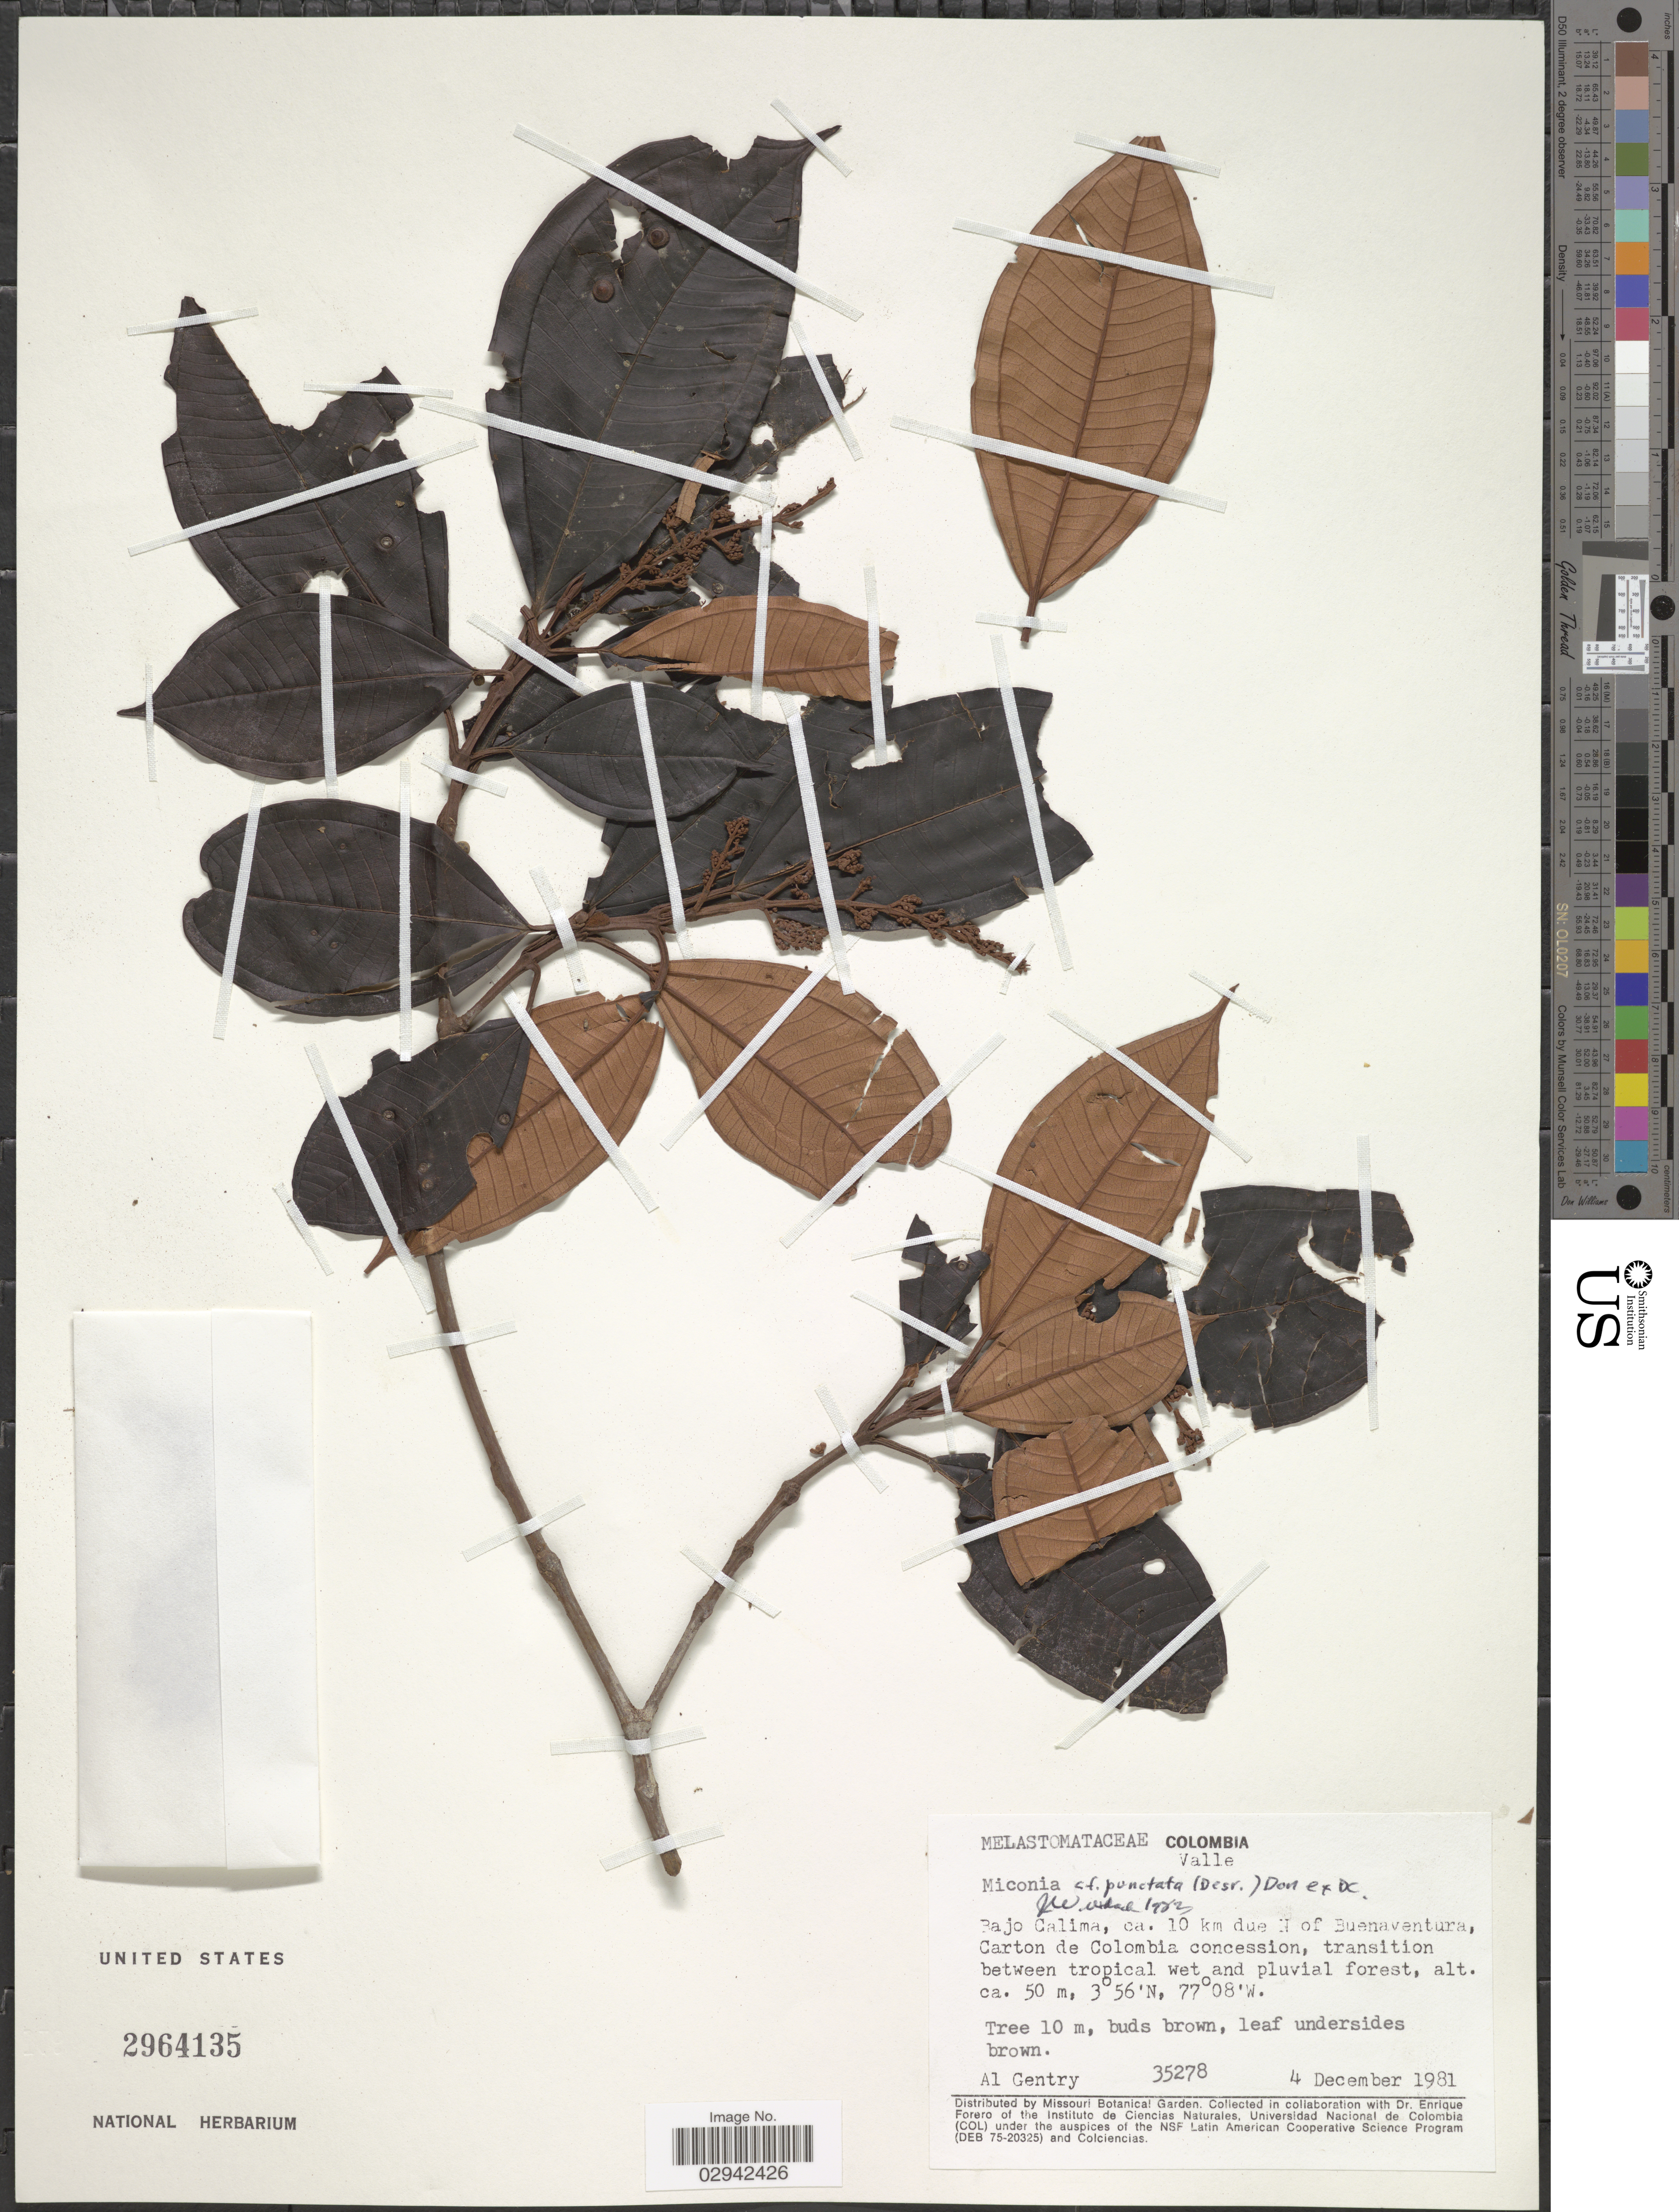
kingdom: Plantae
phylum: Tracheophyta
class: Magnoliopsida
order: Myrtales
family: Melastomataceae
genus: Miconia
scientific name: Miconia punctata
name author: (Desr.) D. Don ex DC.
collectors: A. H. Gentry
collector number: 35278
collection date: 1981-12-04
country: Colombia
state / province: Valle del Cauca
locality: Bajo Calima, ca. 10 km due N of Buenaventura, Carton de Colombia concession, transition between tropical wet and pluvial forest. Valle.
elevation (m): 50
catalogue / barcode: US 2964135